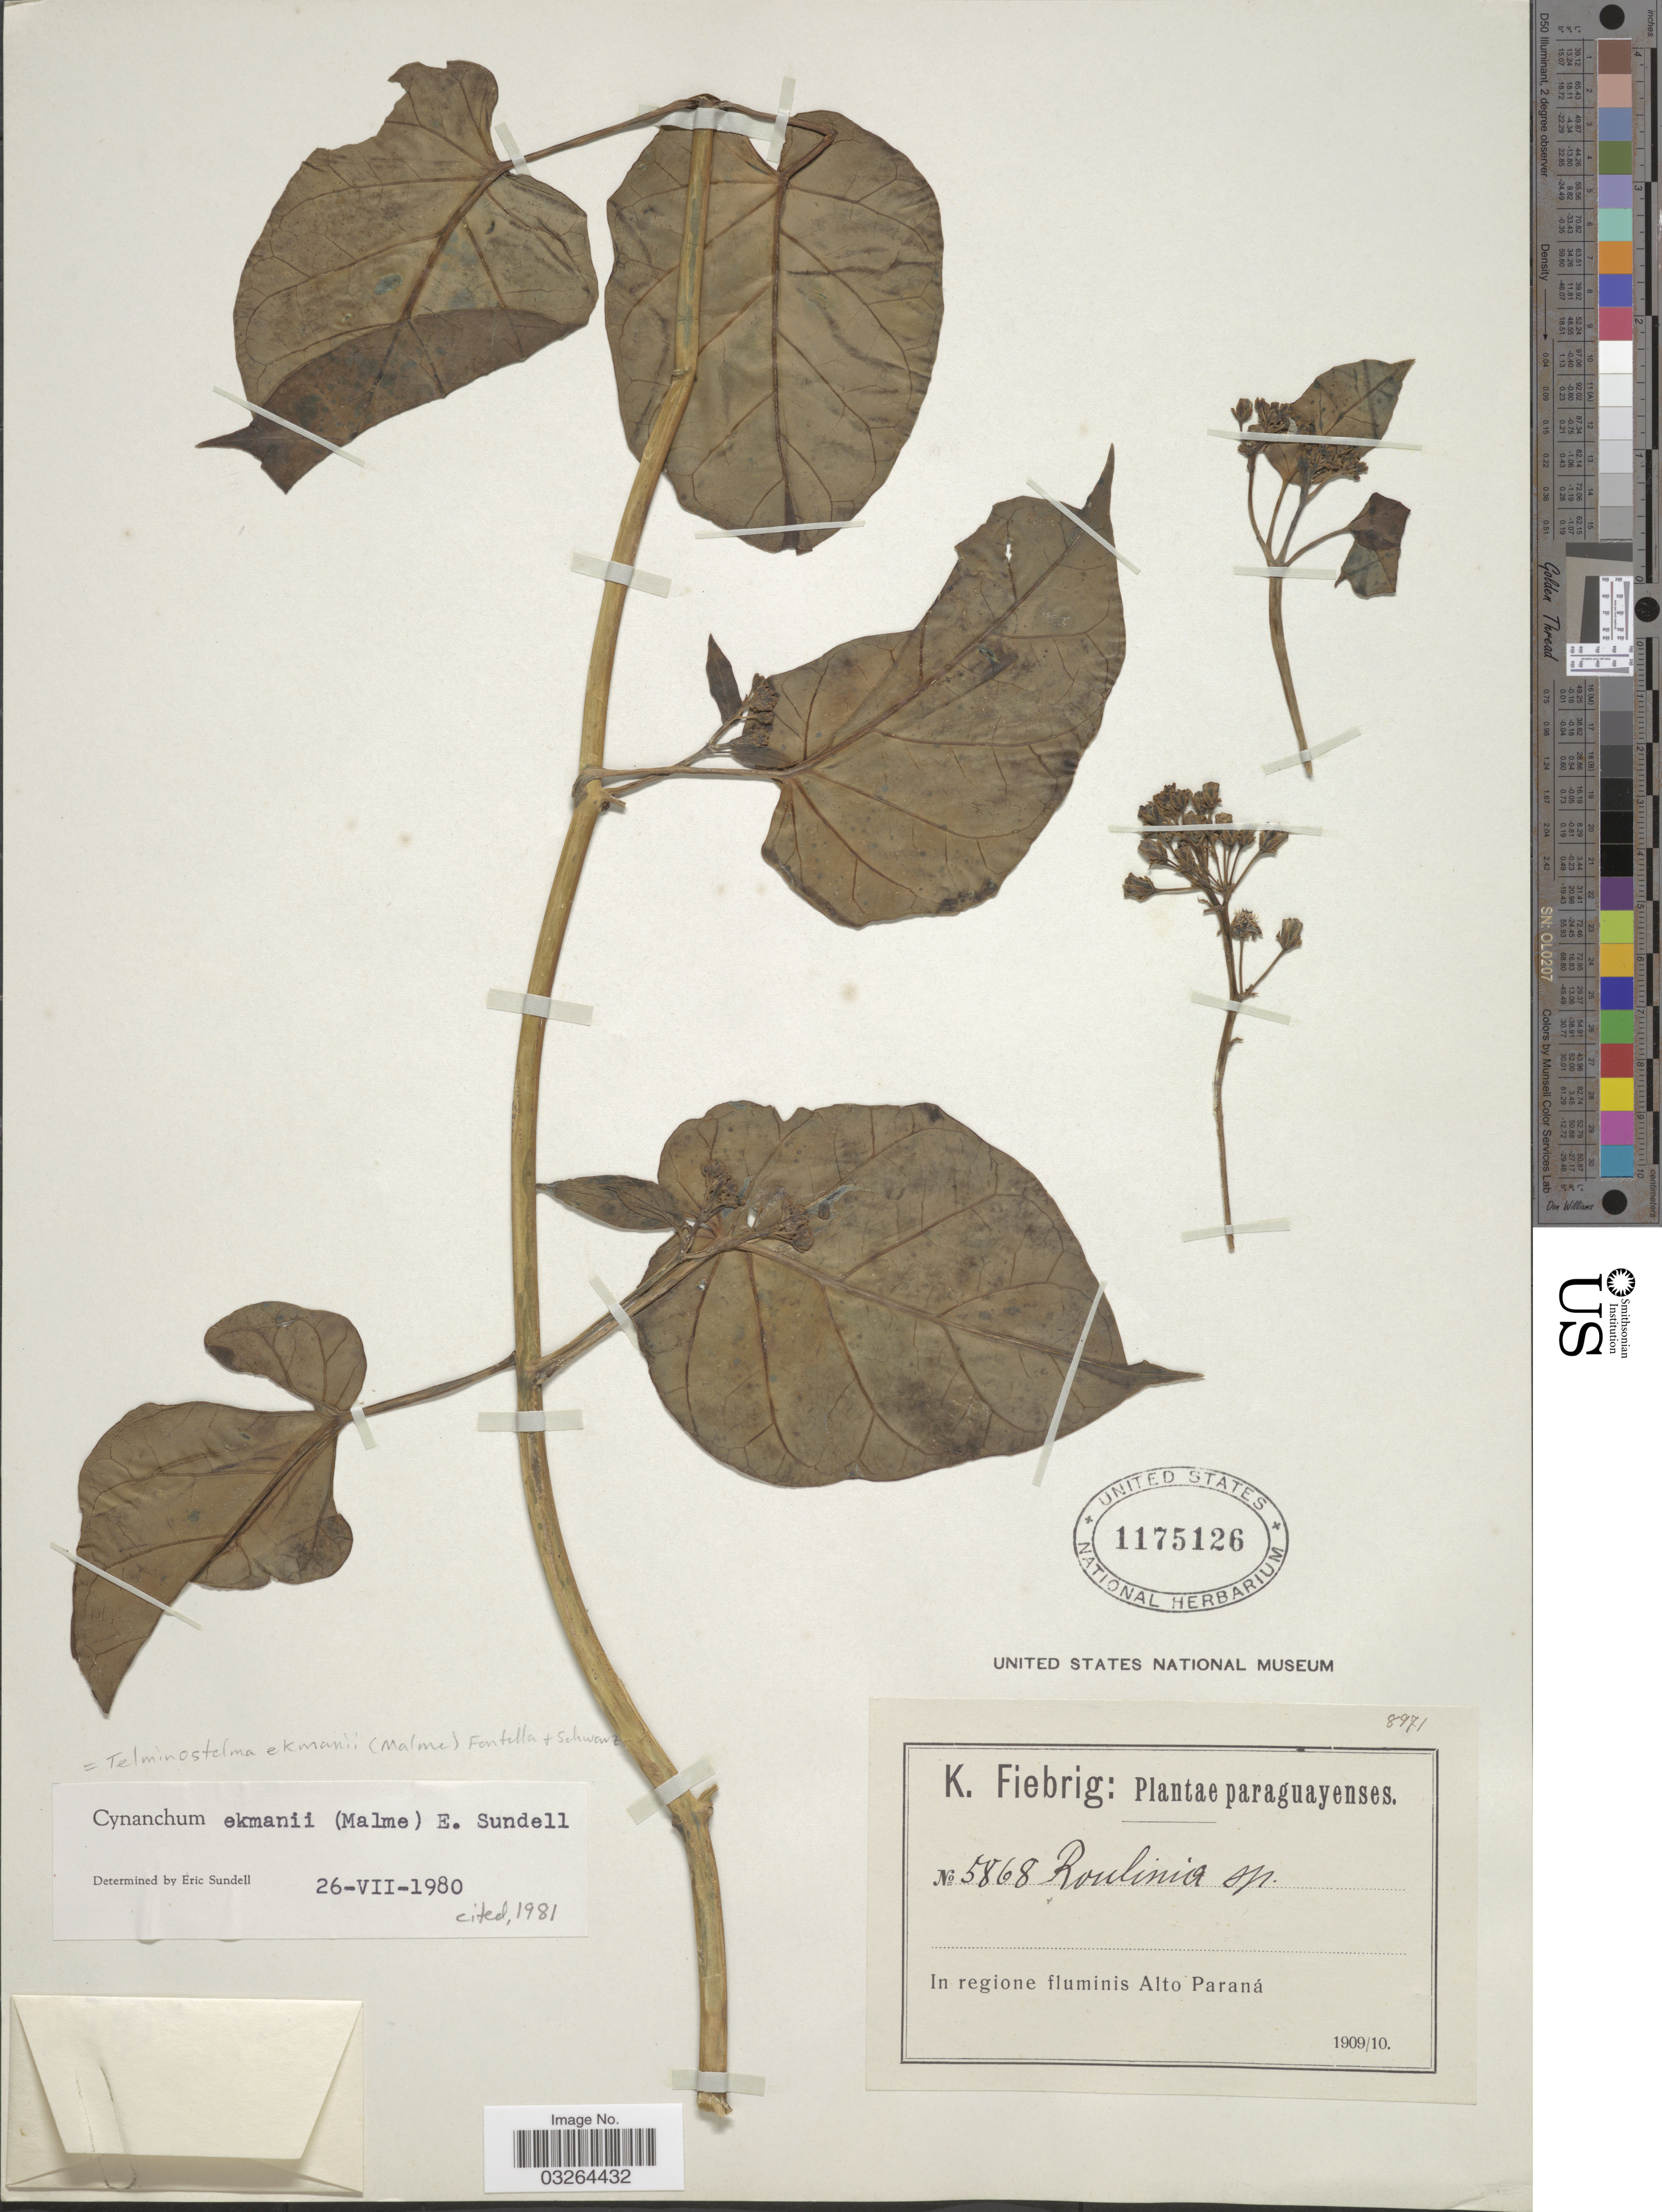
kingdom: Plantae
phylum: Tracheophyta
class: Magnoliopsida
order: Gentianales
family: Apocynaceae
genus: Cynanchum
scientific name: Cynanchum ekmanii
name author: Alain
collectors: K. Fiebrig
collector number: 5868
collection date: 1909/1910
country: Paraguay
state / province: Alto Parana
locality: In regione fluminis Alto Paraná.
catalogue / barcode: US 1175126